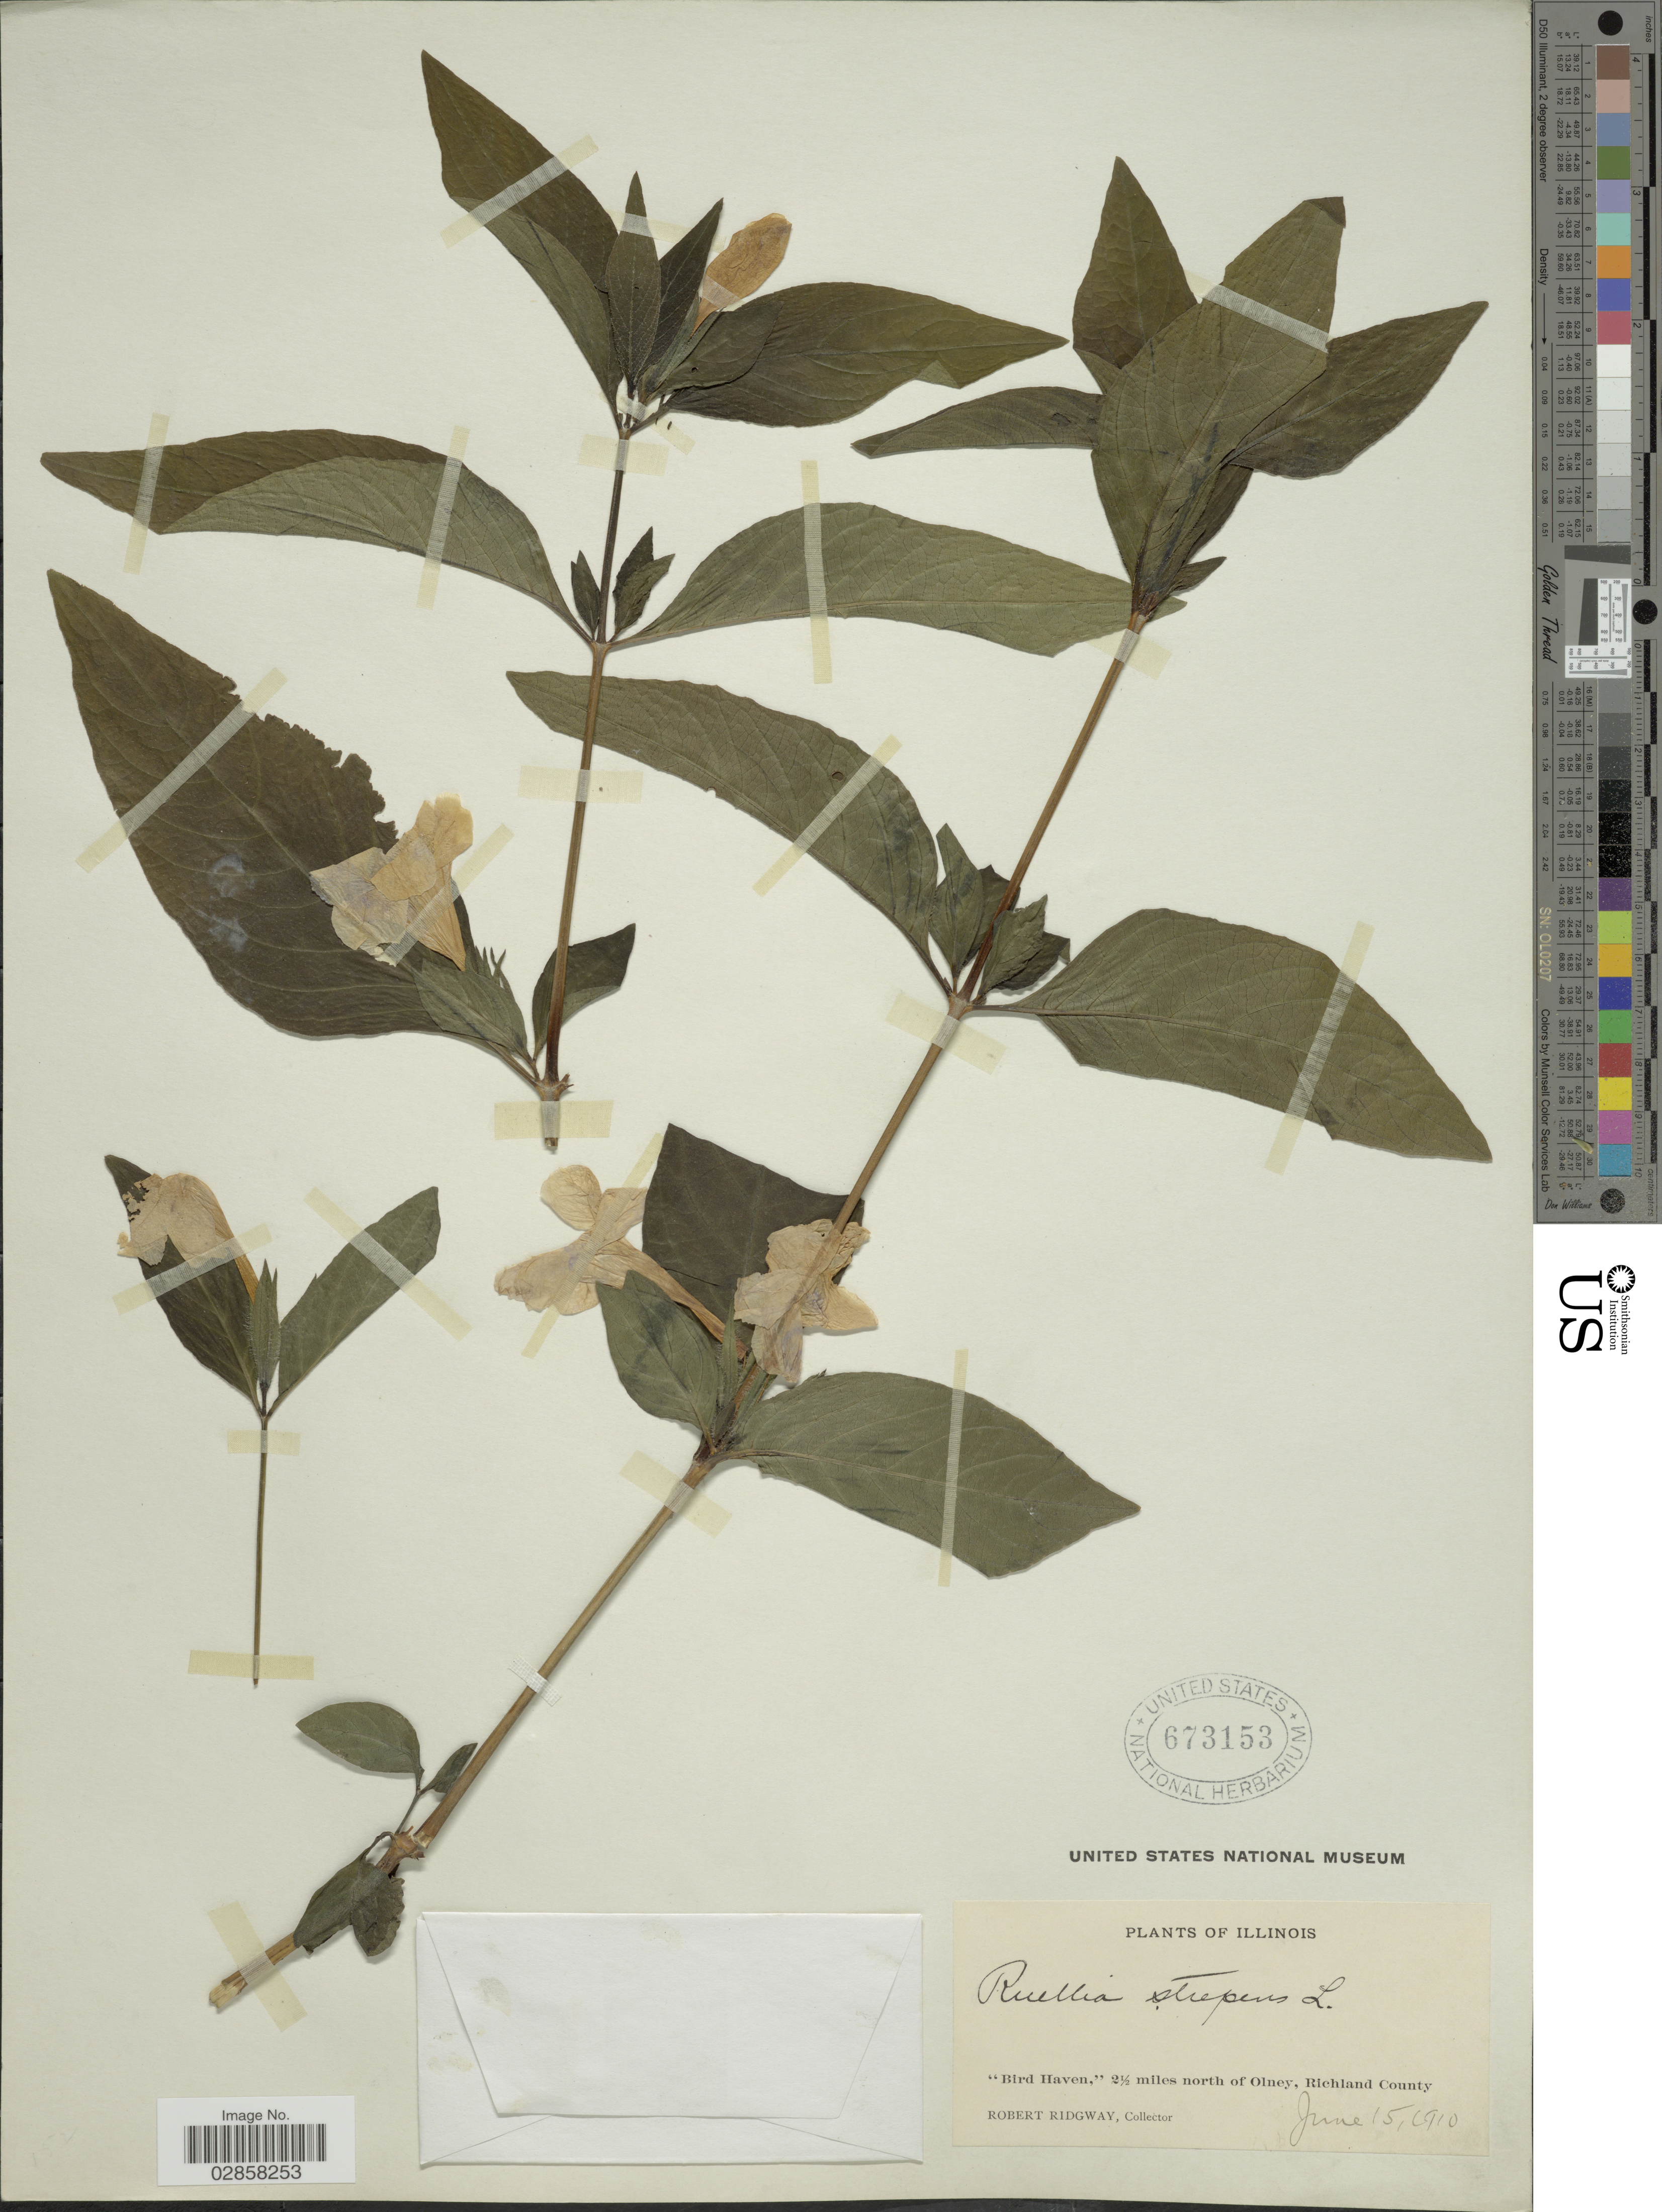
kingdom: Plantae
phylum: Tracheophyta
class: Magnoliopsida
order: Lamiales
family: Acanthaceae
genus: Ruellia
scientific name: Ruellia strepens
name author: L.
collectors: R. Ridgway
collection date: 1910-06-15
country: United States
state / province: Illinois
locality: Bird Haven,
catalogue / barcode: US 673153